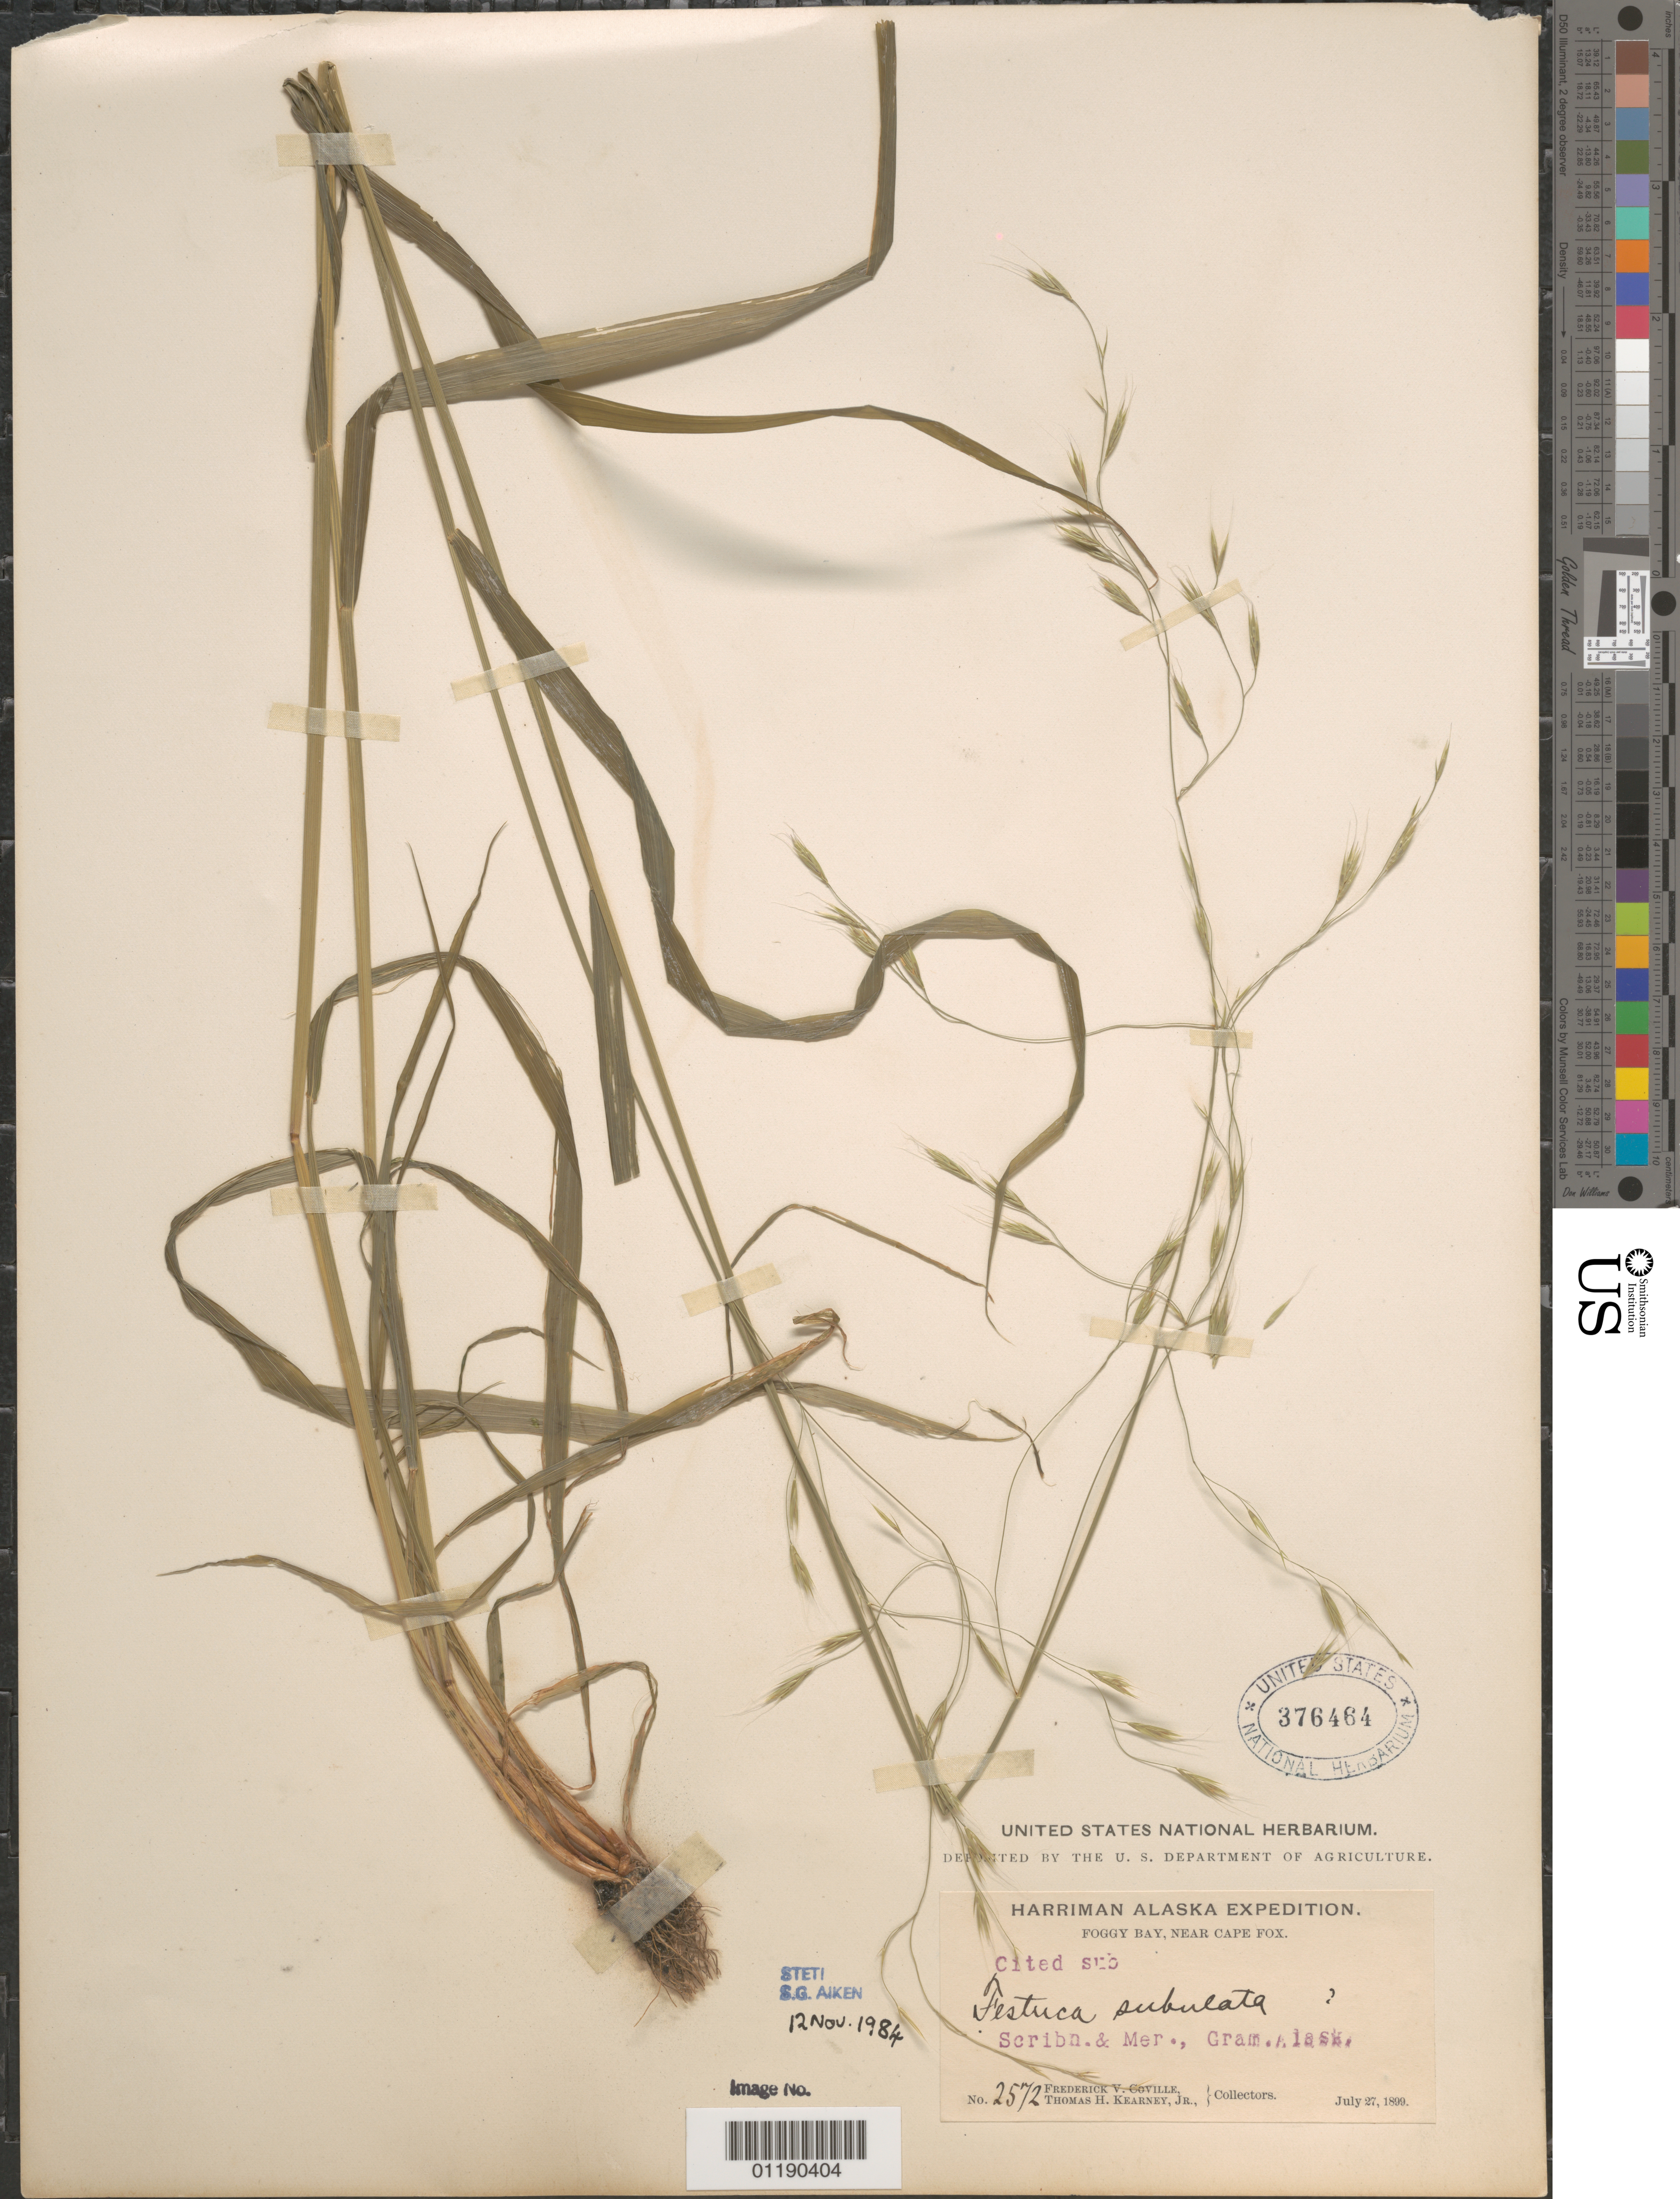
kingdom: Plantae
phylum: Tracheophyta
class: Liliopsida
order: Poales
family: Poaceae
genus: Festuca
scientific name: Festuca subulata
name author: Trin.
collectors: F. V. Coville & T. H. Kearney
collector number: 2572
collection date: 1899-07-27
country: United States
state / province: Alaska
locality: Foggy Bay, near Cape Fox.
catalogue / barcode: US 376464